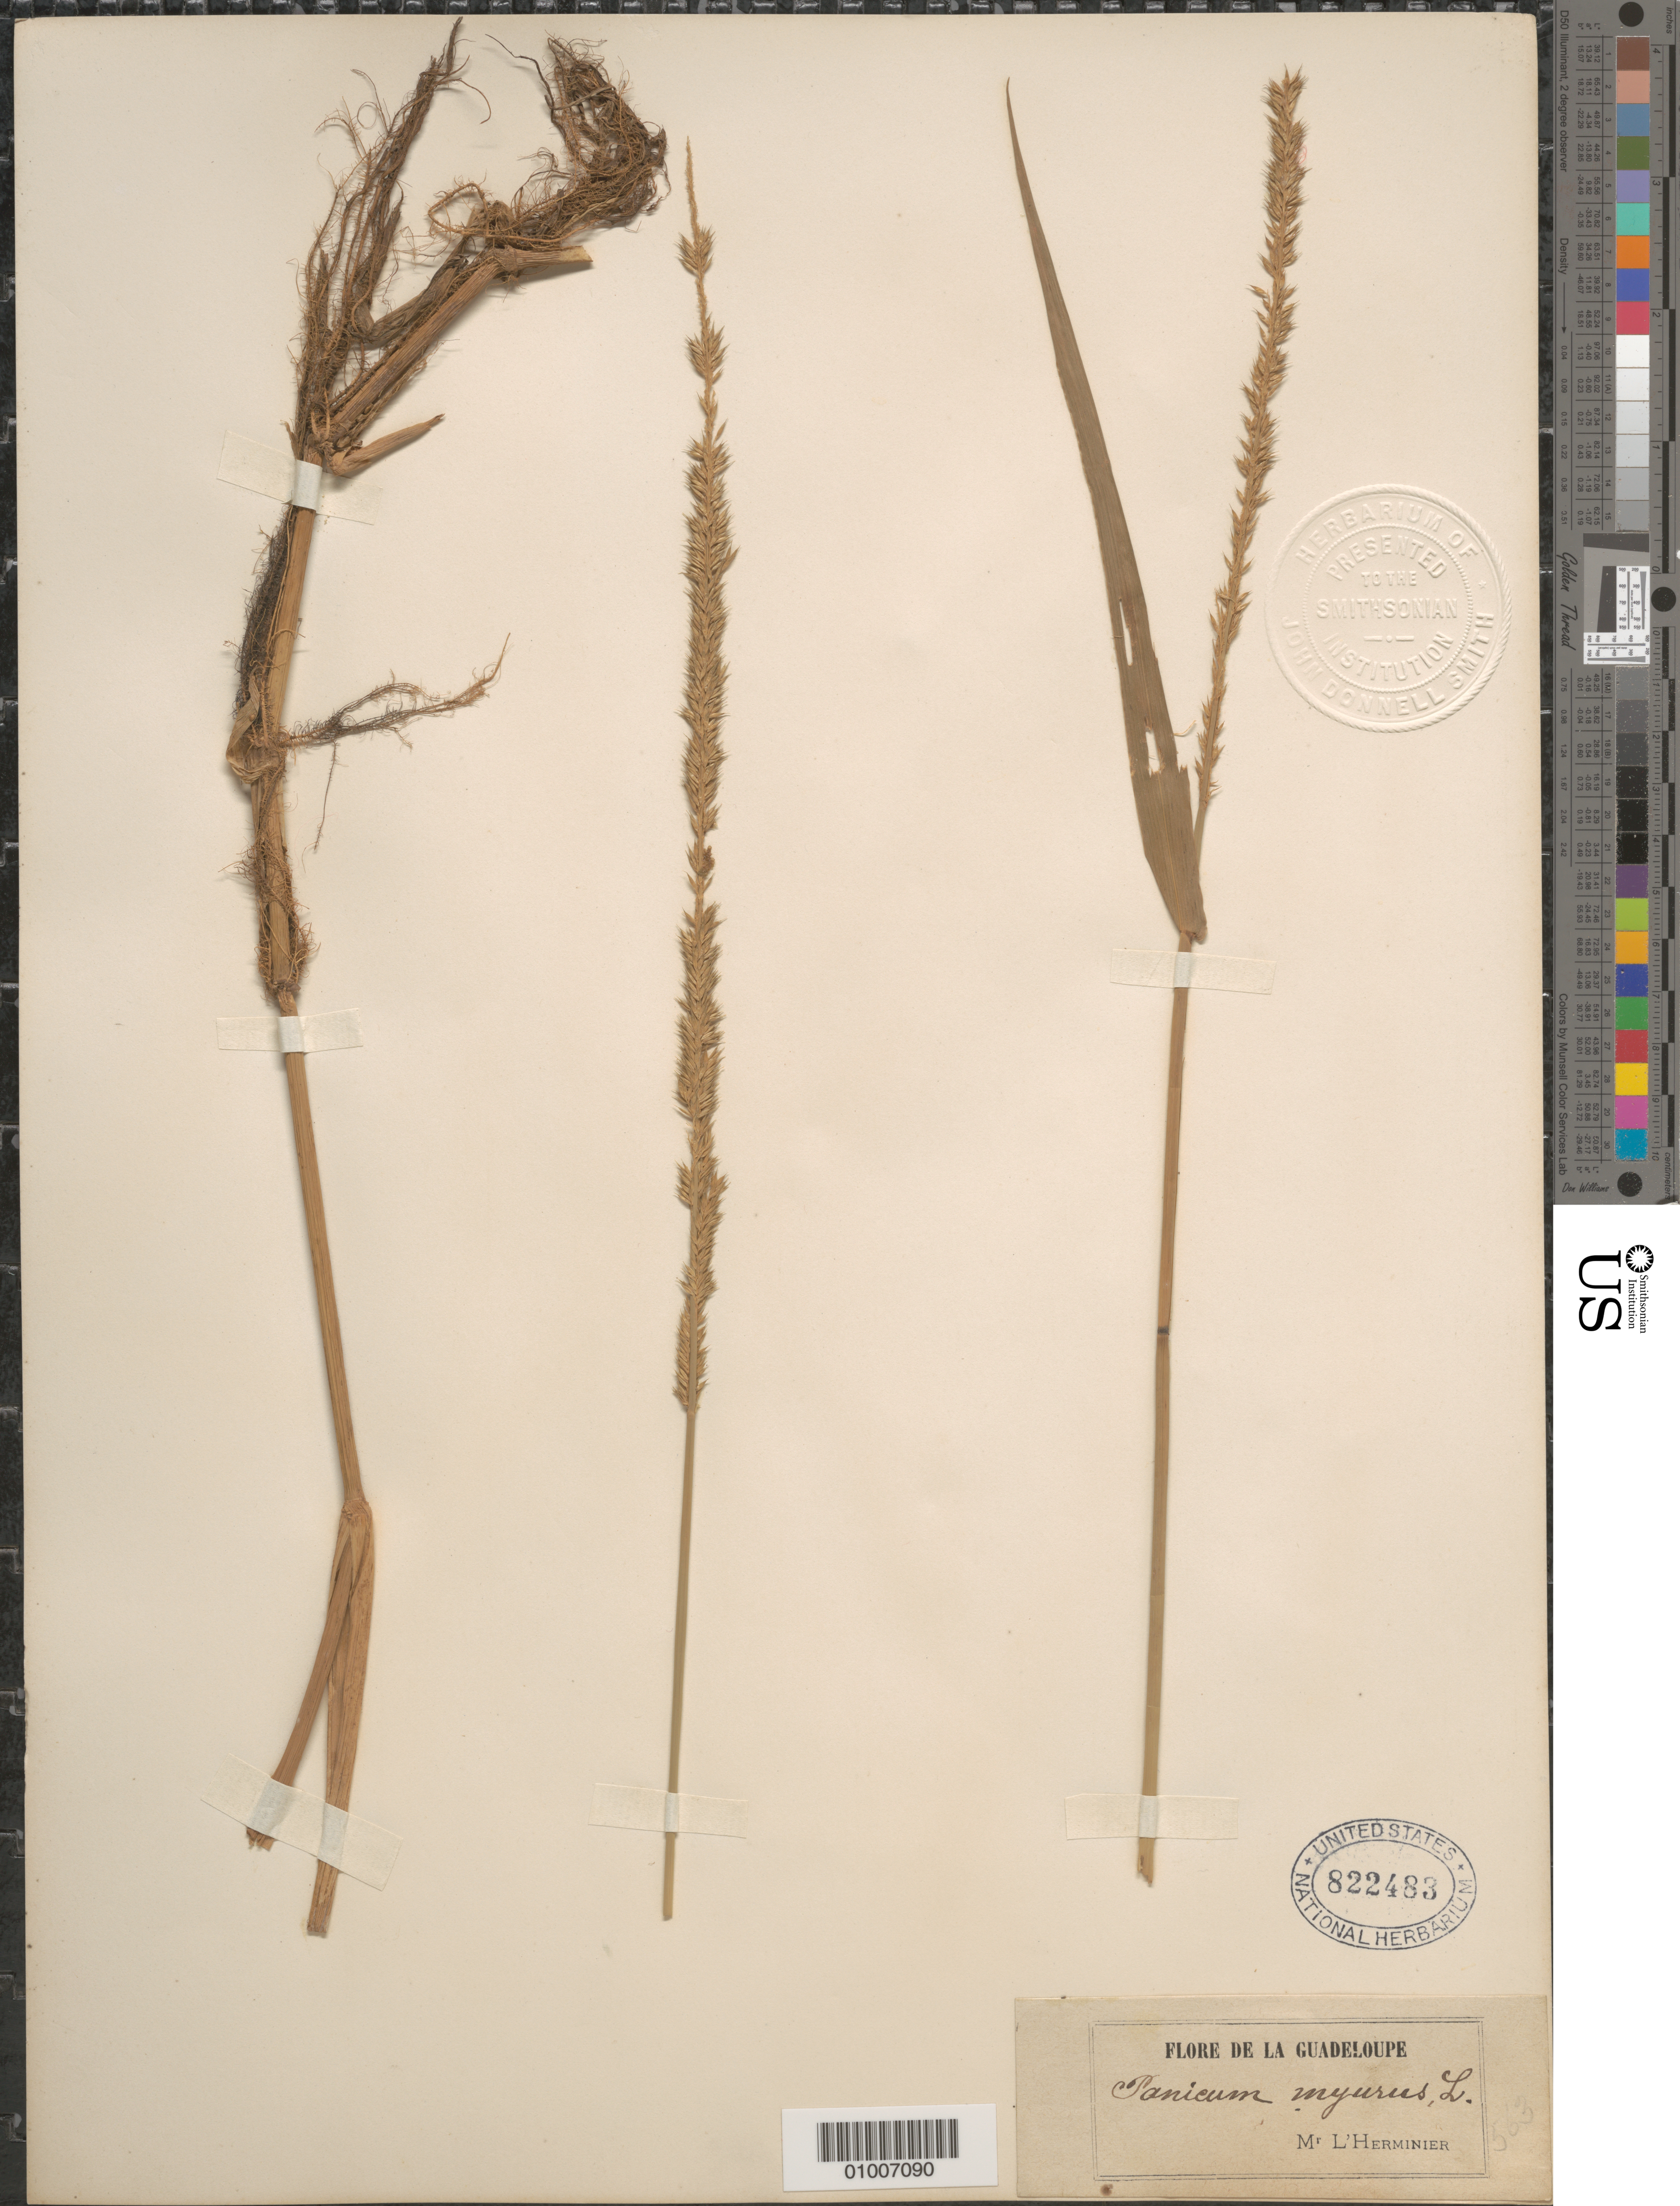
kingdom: Plantae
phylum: Tracheophyta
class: Liliopsida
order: Poales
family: Poaceae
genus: Hymenachne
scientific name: Hymenachne amplexicaulis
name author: (Rudge) Nees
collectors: M. Herminier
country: Guadeloupe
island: Basse Terre [Guadeloupe]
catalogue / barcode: US 822483